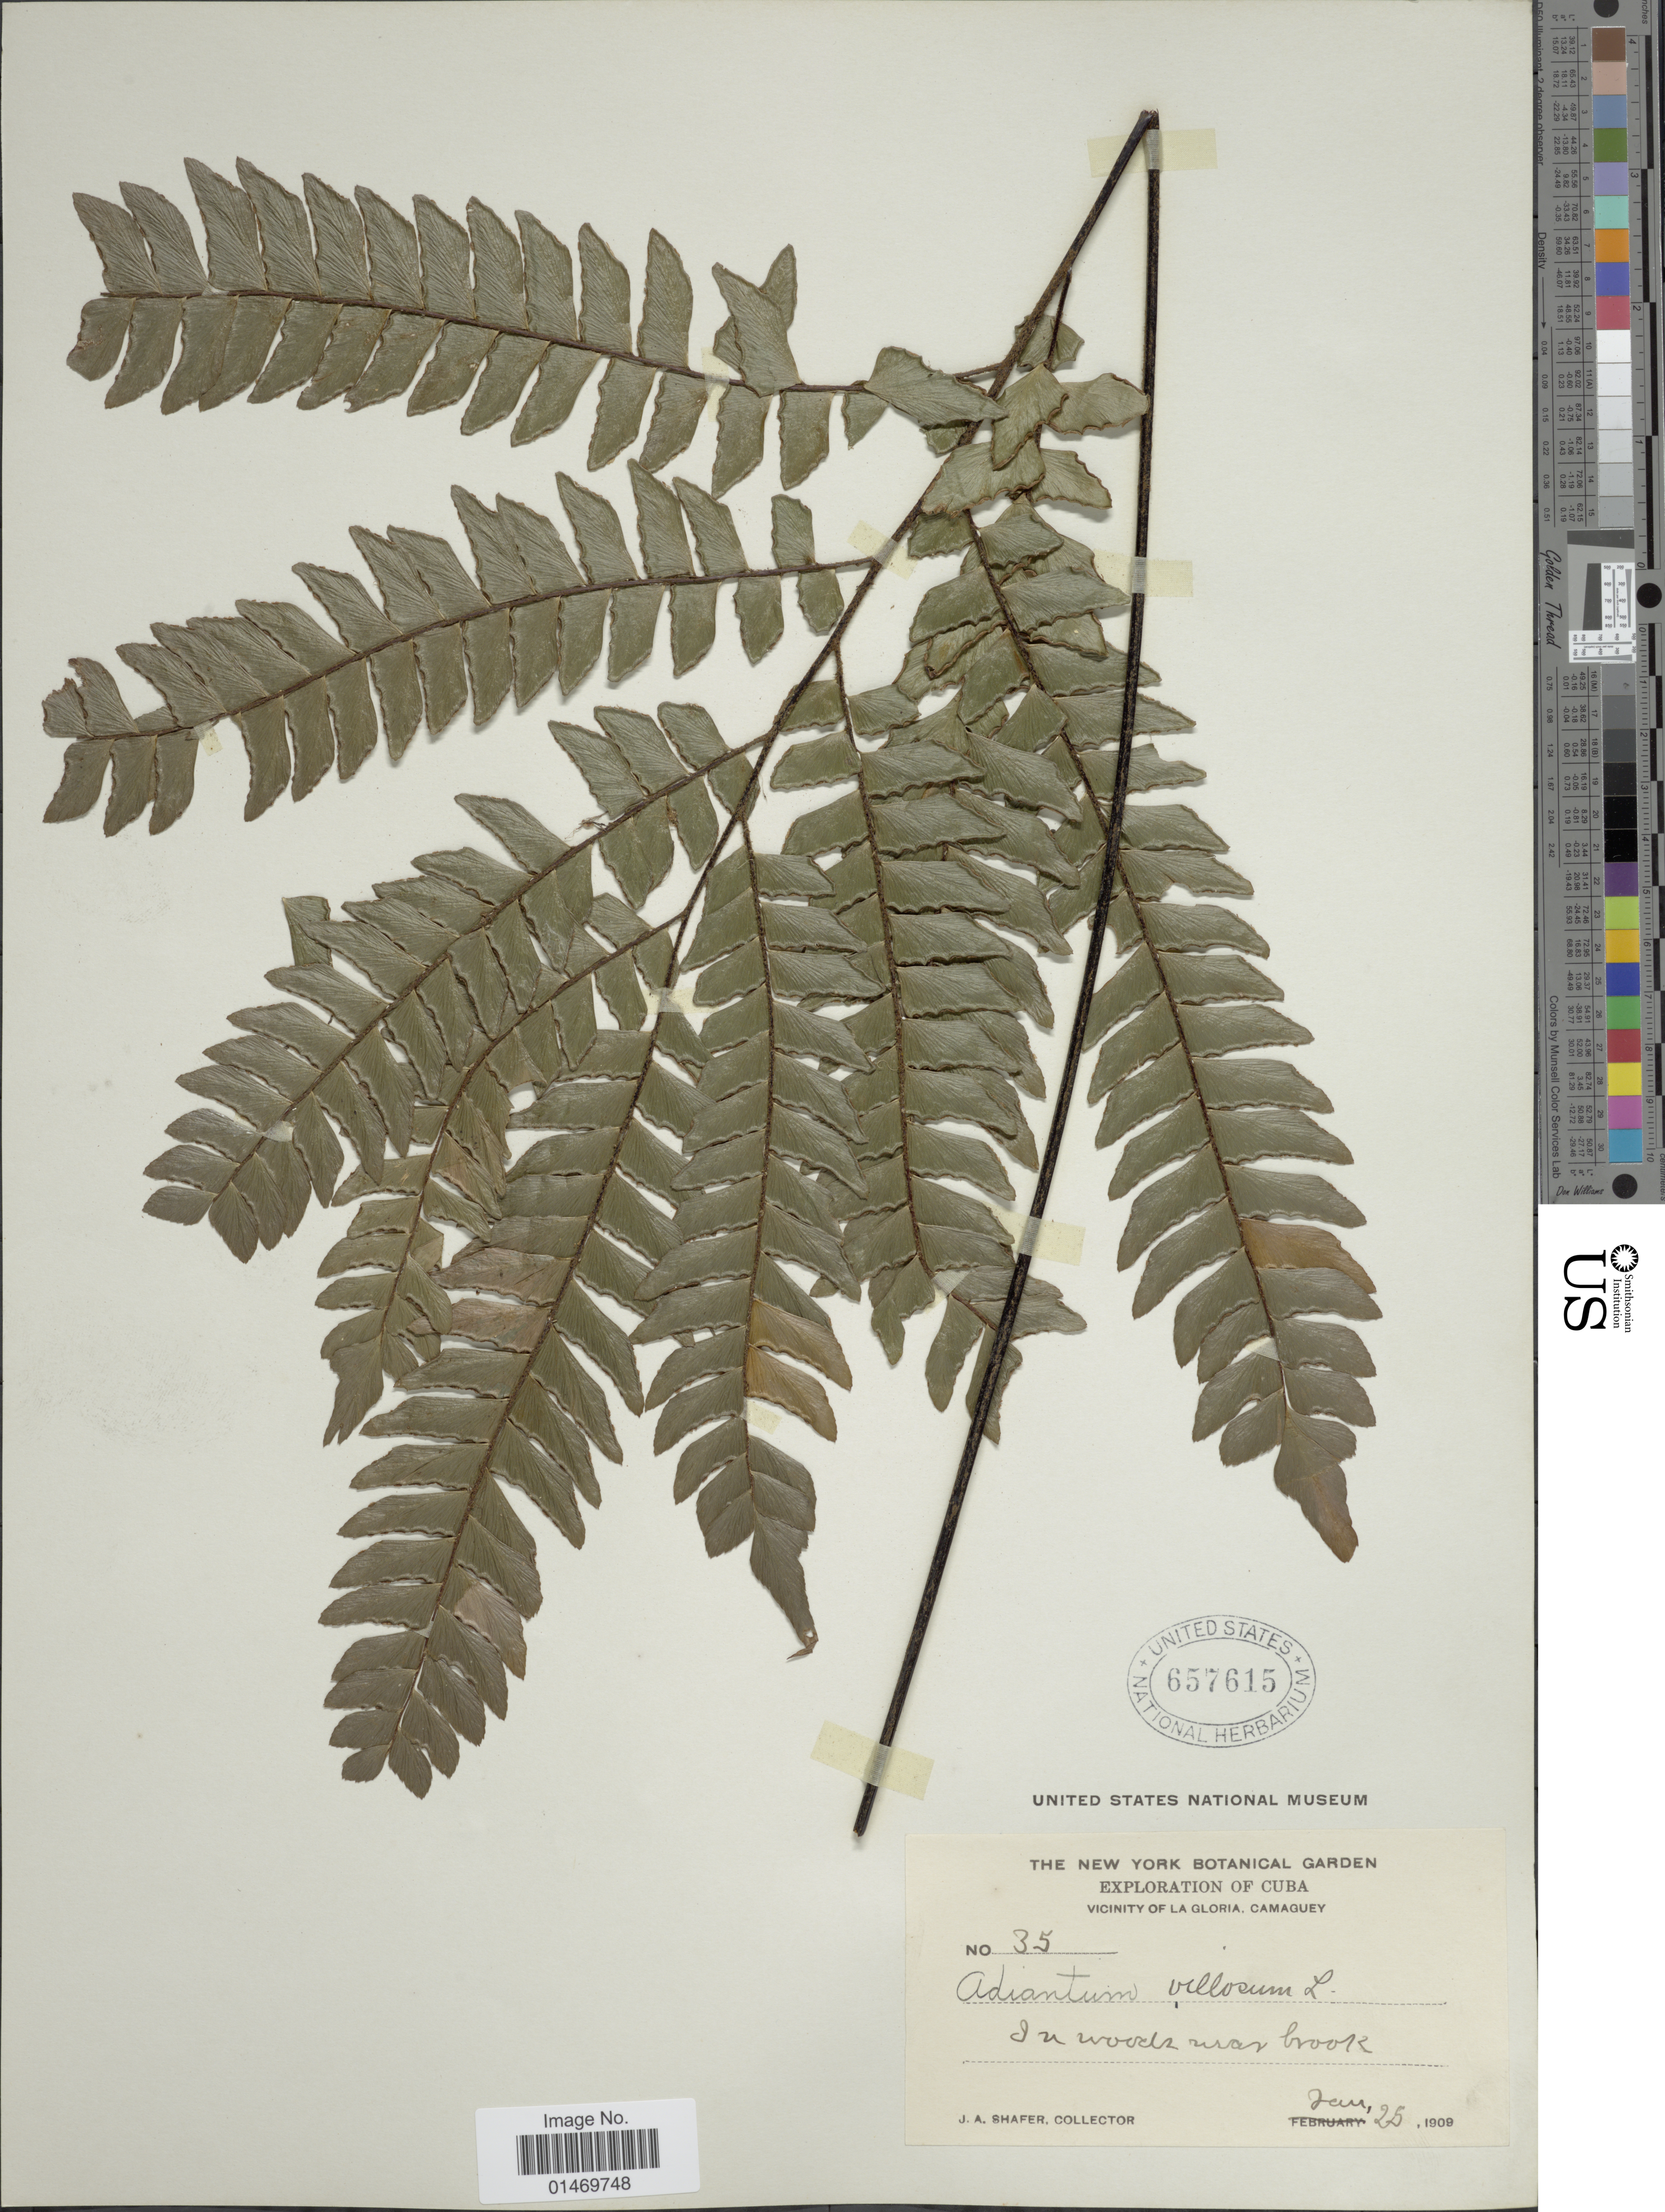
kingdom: Plantae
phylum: Tracheophyta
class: Polypodiopsida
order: Polypodiales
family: Pteridaceae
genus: Adiantum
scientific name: Adiantum villosum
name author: L.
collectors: J. A. Shafer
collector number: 35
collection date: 1909-07-25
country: Cuba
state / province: Camagüey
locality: Cuba, Vicinity of La Gloria.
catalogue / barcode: US 657615